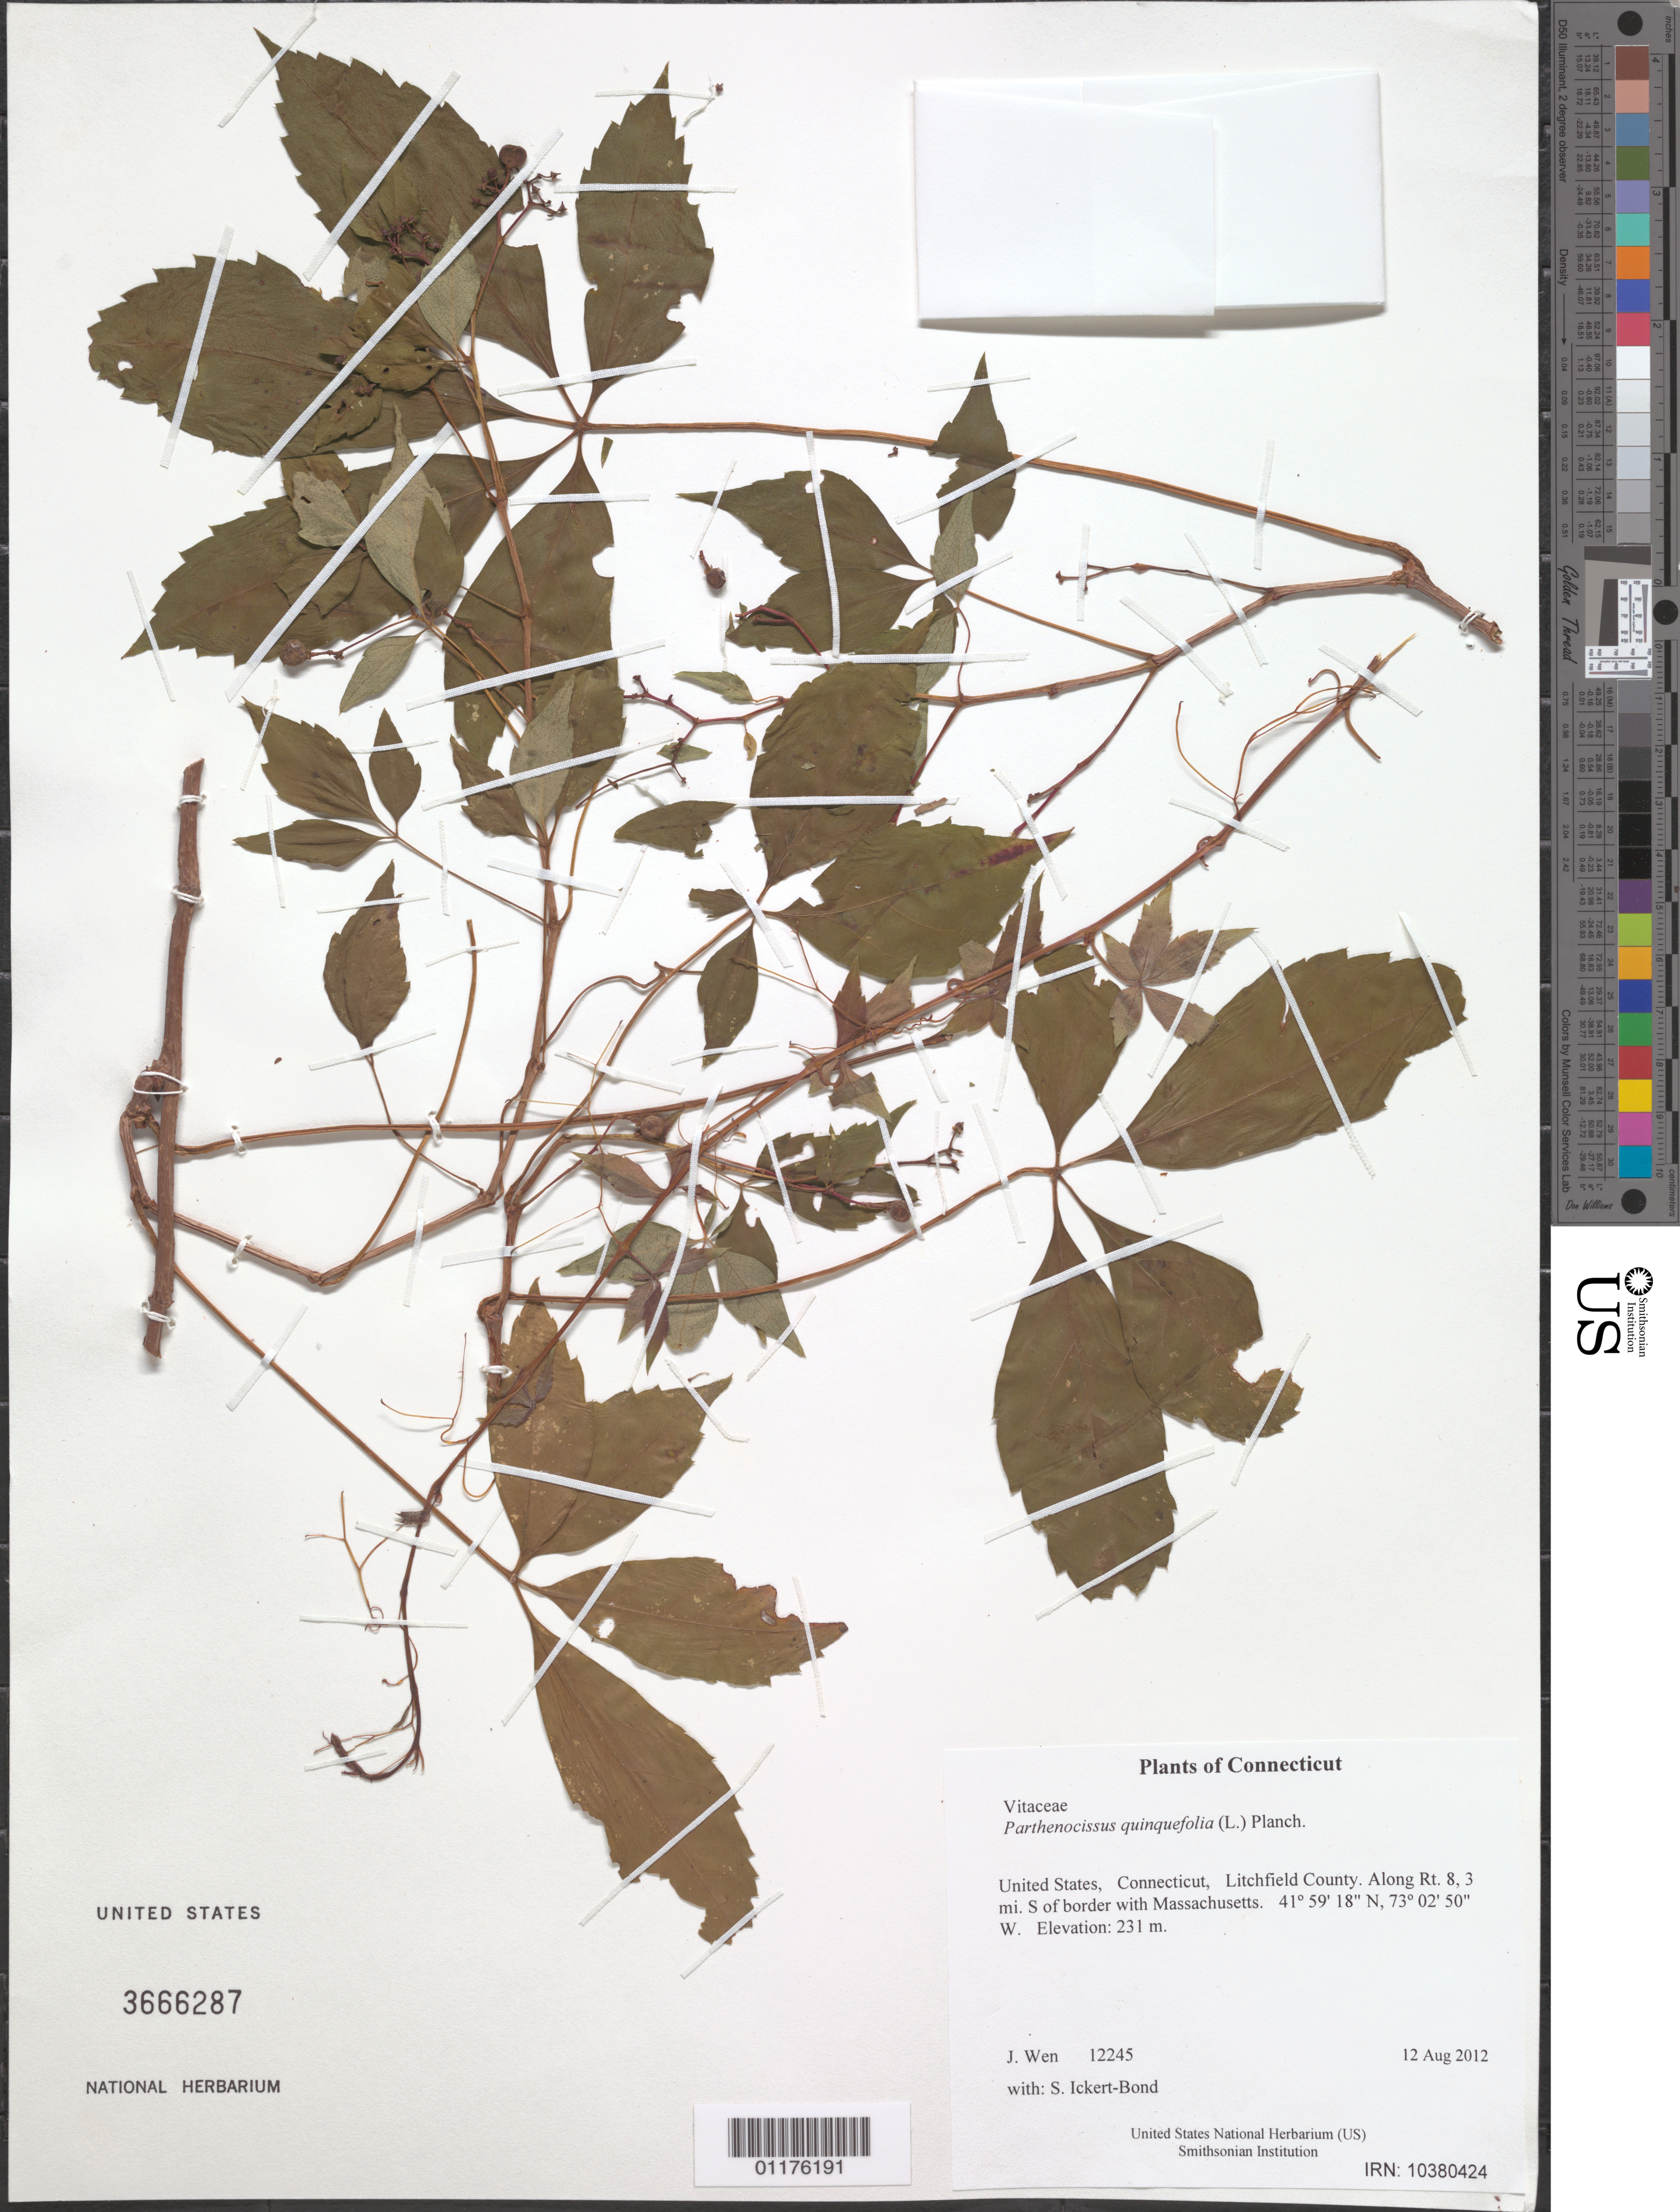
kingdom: Plantae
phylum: Tracheophyta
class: Magnoliopsida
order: Vitales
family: Vitaceae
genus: Parthenocissus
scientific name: Parthenocissus quinquefolia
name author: (L.) Planch.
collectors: J. Wen & S. Ickert-Bond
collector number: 12245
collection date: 2012-08-12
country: United States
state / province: Connecticut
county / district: Litchfield County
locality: Along Rt. 8, 3 mi. S of border with Massachusetts.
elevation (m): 231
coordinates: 41 59.297 N, 73 02.829 W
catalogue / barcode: US 3666287